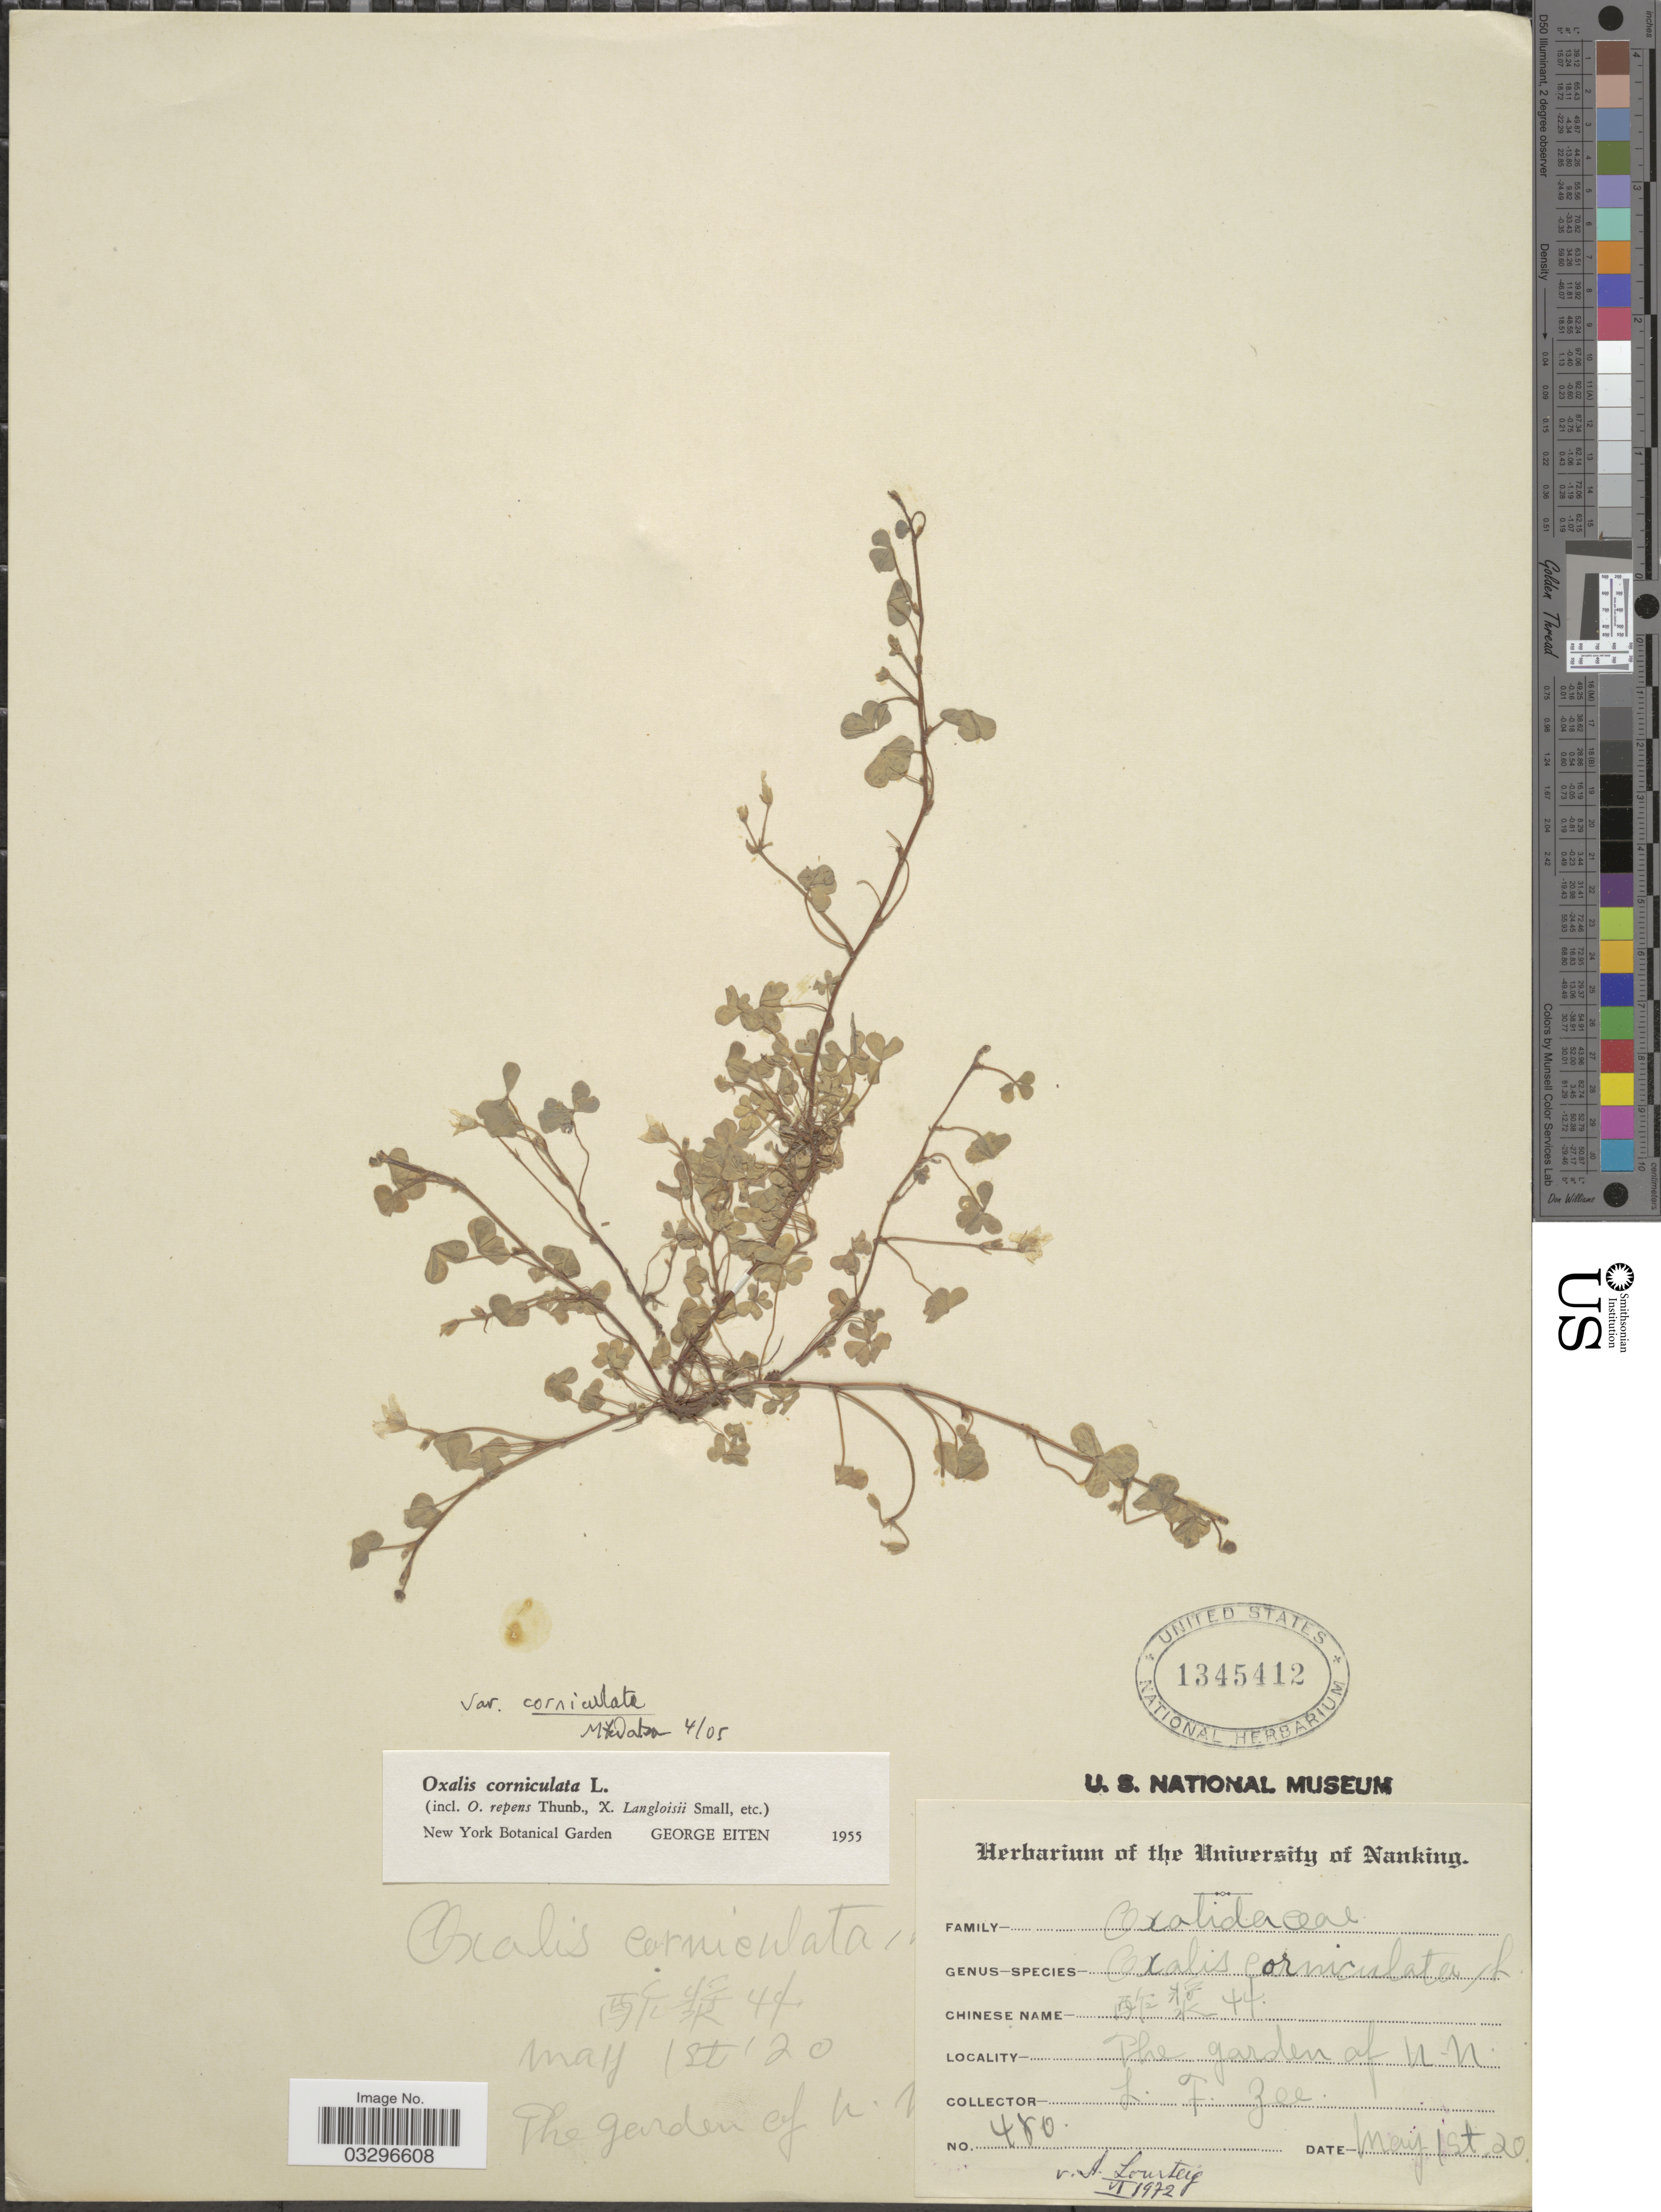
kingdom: Plantae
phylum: Tracheophyta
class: Magnoliopsida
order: Oxalidales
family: Oxalidaceae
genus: Oxalis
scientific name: Oxalis corniculata var. corniculata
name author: L.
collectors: L. Zee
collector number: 480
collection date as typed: Transcribed d/m/y: 1/5/20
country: China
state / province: Jiangsu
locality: The Garden of U.N.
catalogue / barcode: US 1345412